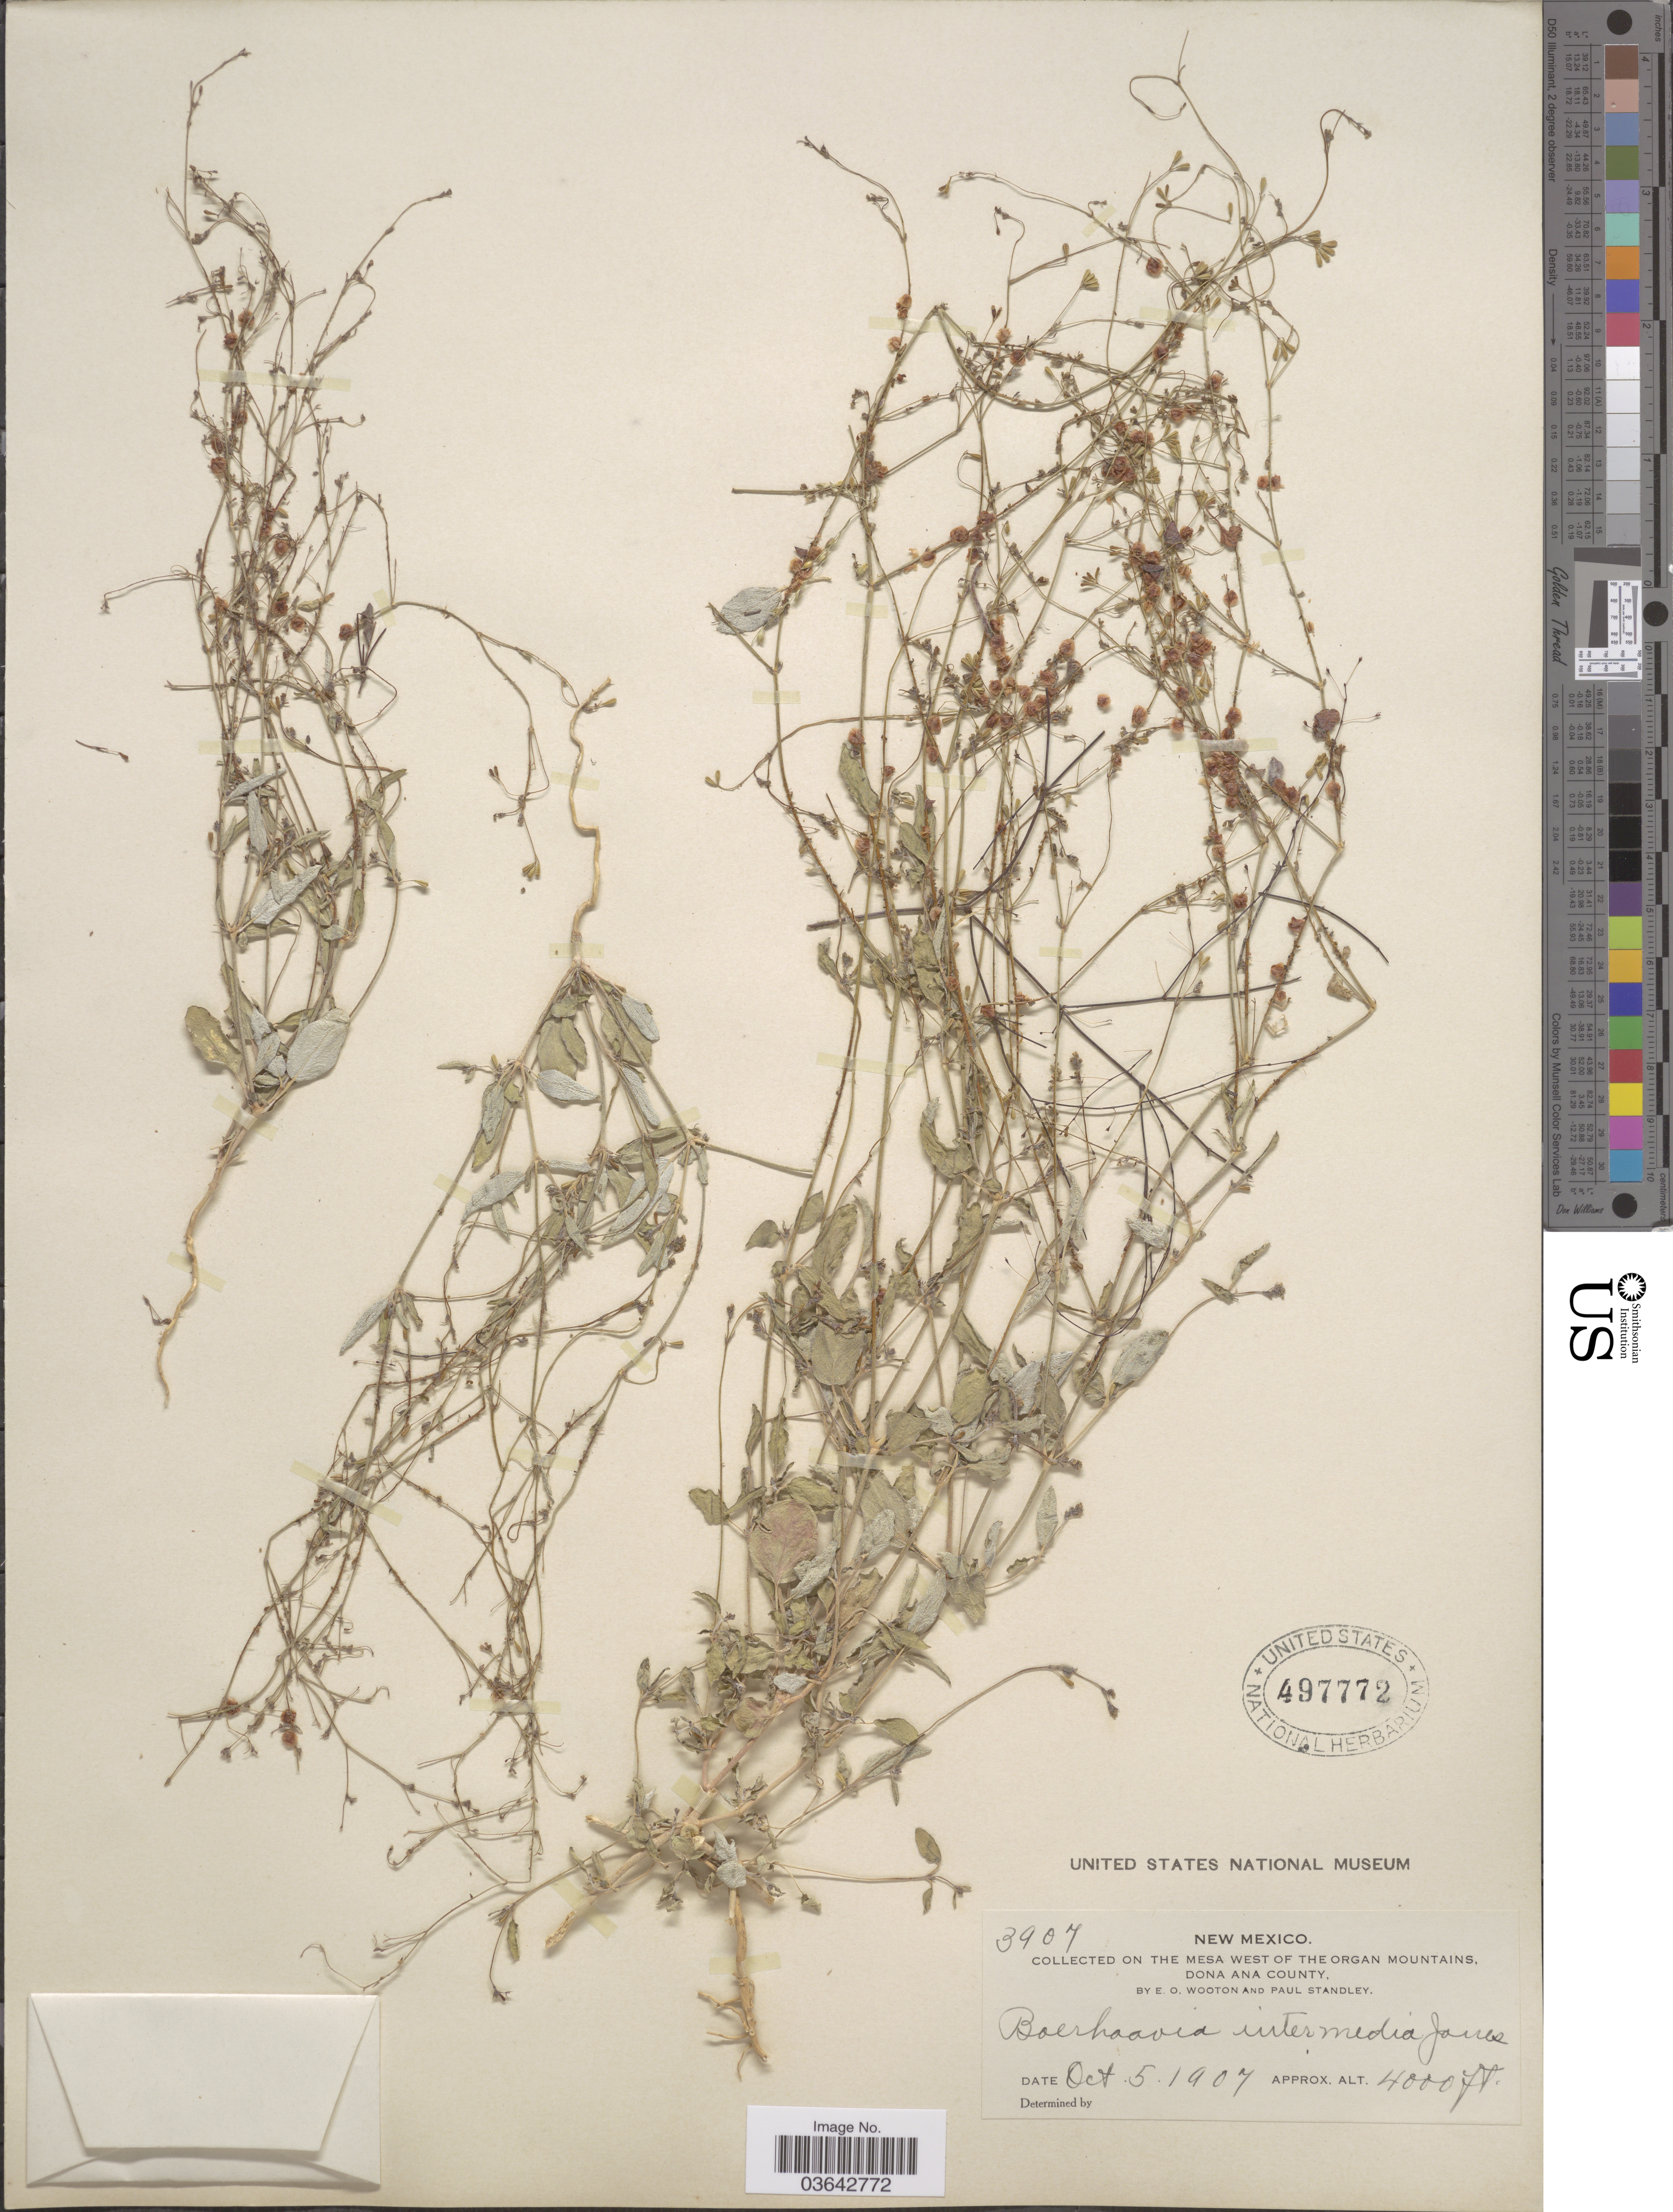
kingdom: Plantae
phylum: Tracheophyta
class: Magnoliopsida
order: Caryophyllales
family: Nyctaginaceae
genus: Boerhavia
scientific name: Boerhavia intermedia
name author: M.E. Jones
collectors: E. O. Wooton & P. C. Standley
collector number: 3907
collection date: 1907-10-05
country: United States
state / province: New Mexico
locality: The Mesa West of The Organ Mountains, Dona Ana County.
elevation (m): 1219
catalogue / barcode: US 497772